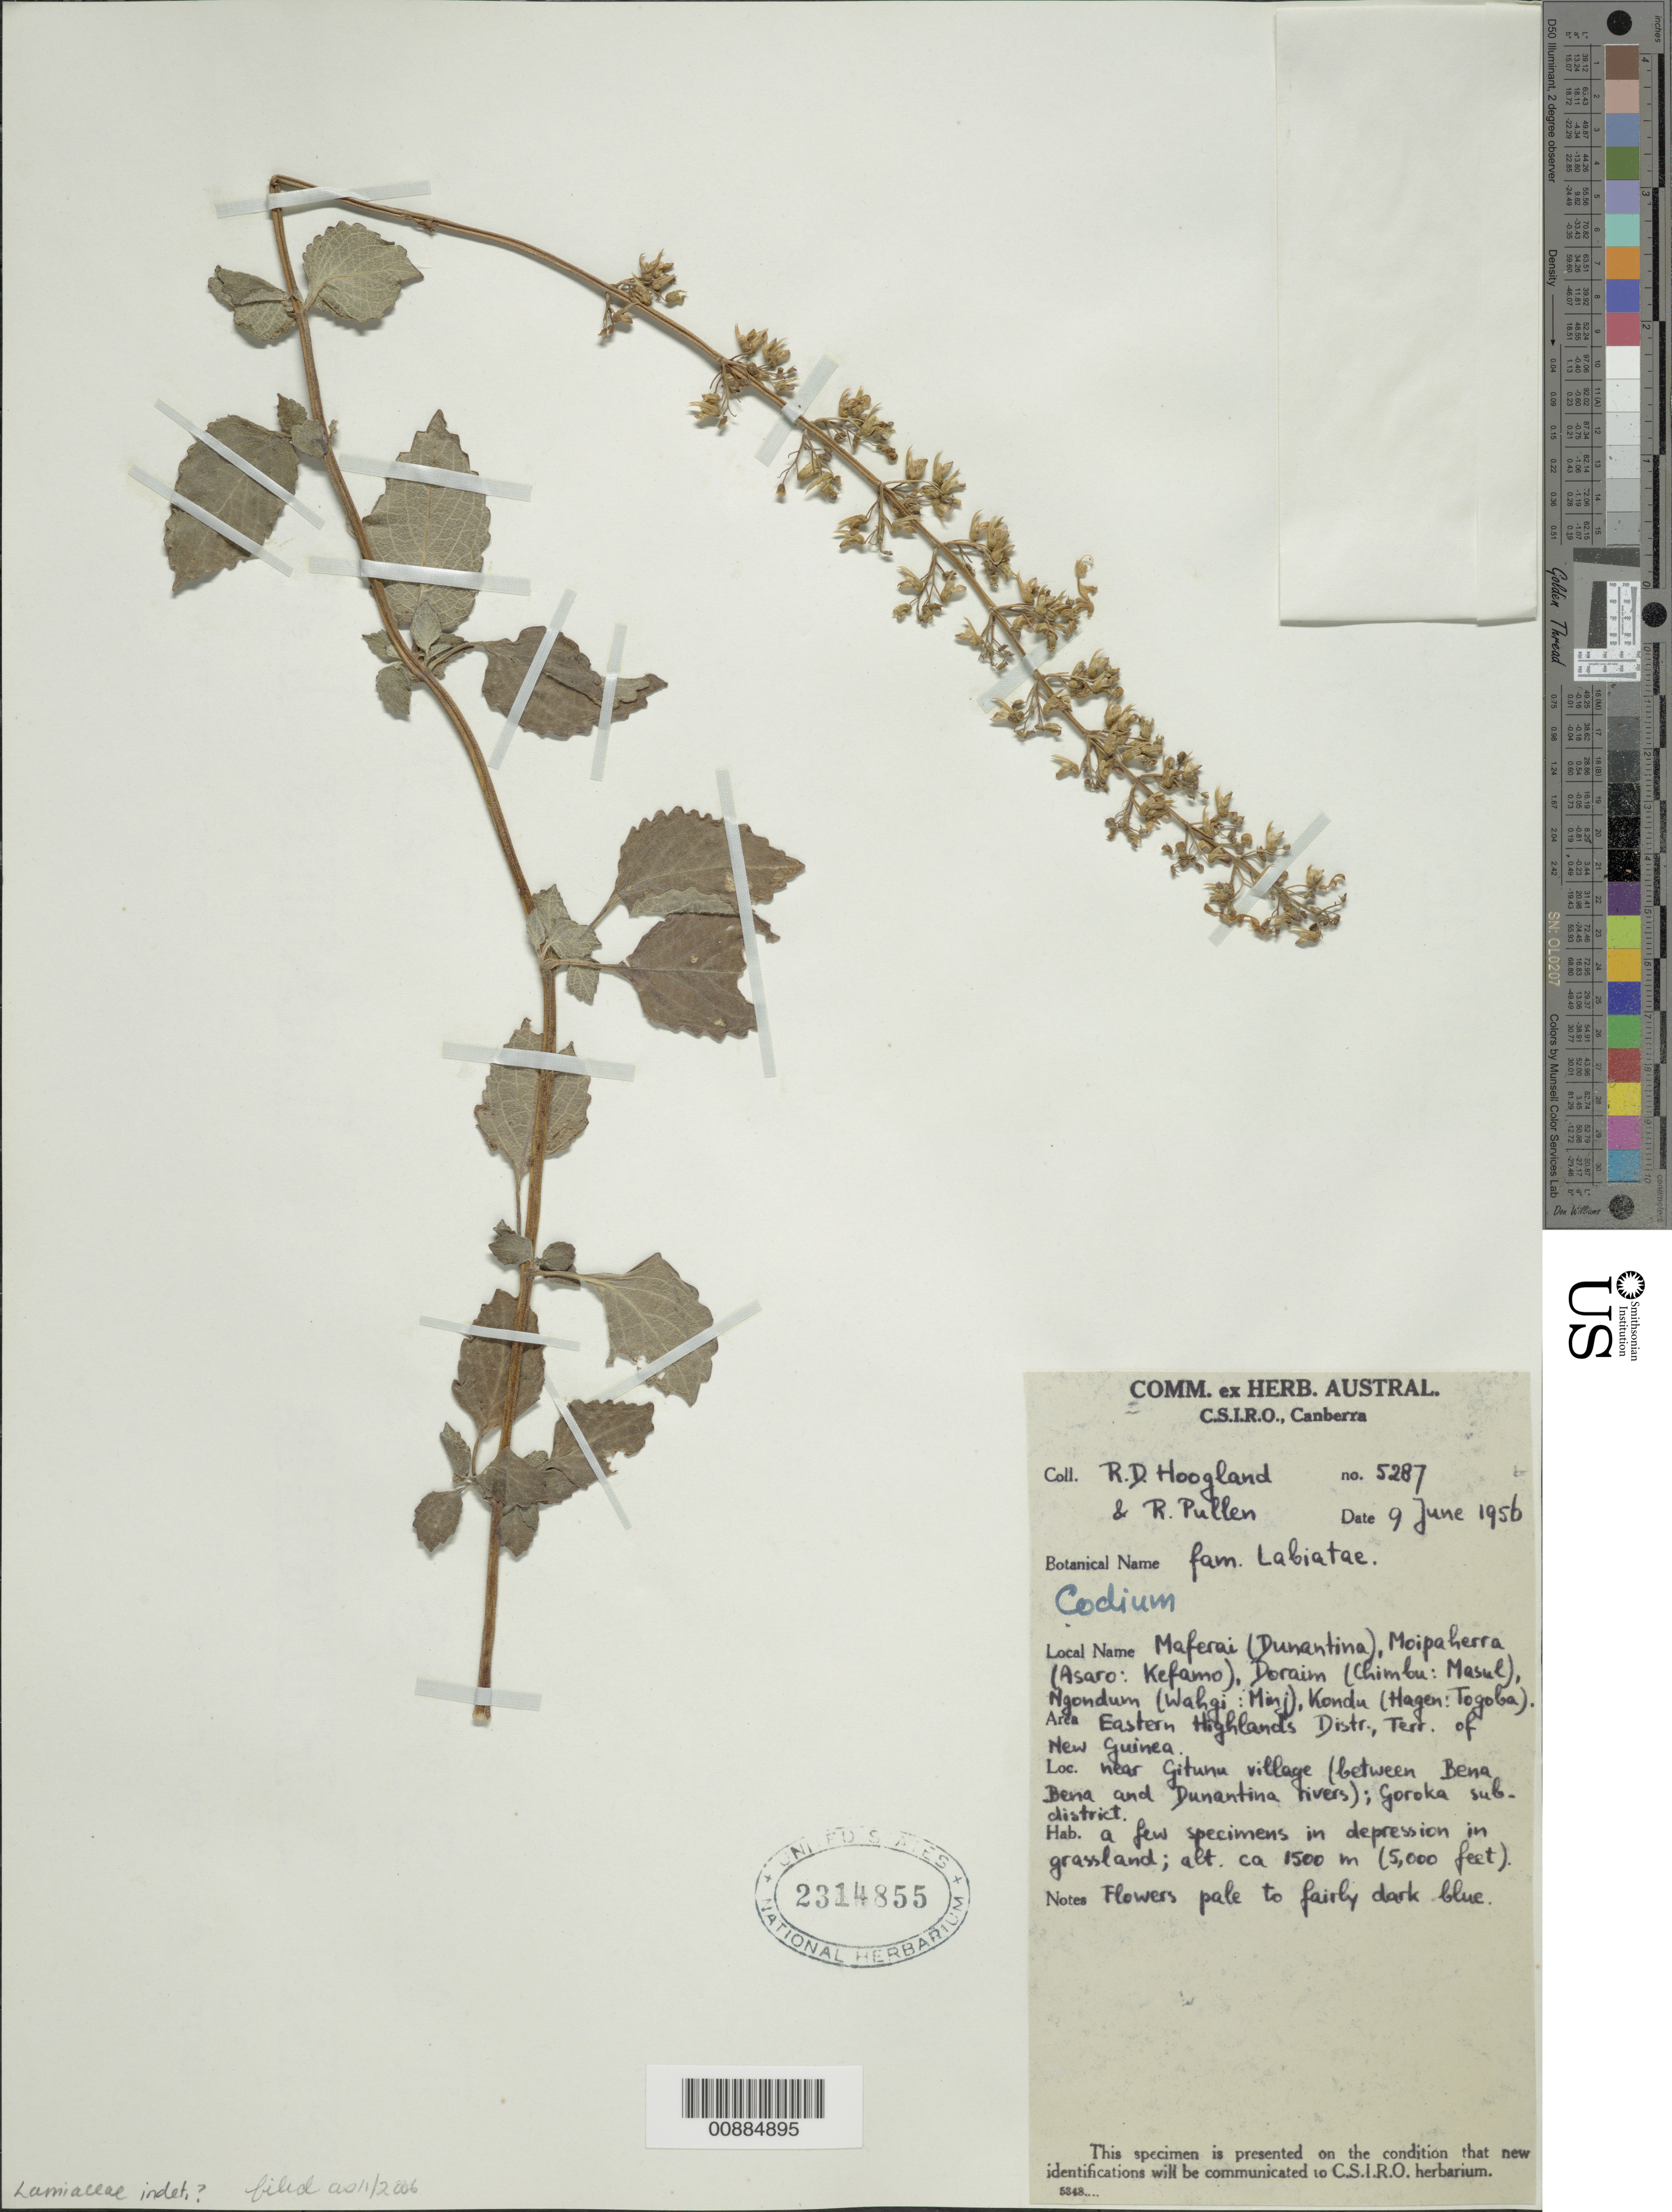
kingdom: Plantae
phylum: Tracheophyta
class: Magnoliopsida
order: Lamiales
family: Lamiaceae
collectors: R. D. Hoogland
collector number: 5287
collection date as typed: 09 Jun 1956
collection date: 1956-06-09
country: Papua New Guinea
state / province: Eastern Highlands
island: New Guinea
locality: Near Gitunu village, between Bena Bena and Dunantina river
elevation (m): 1500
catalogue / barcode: US 2314855